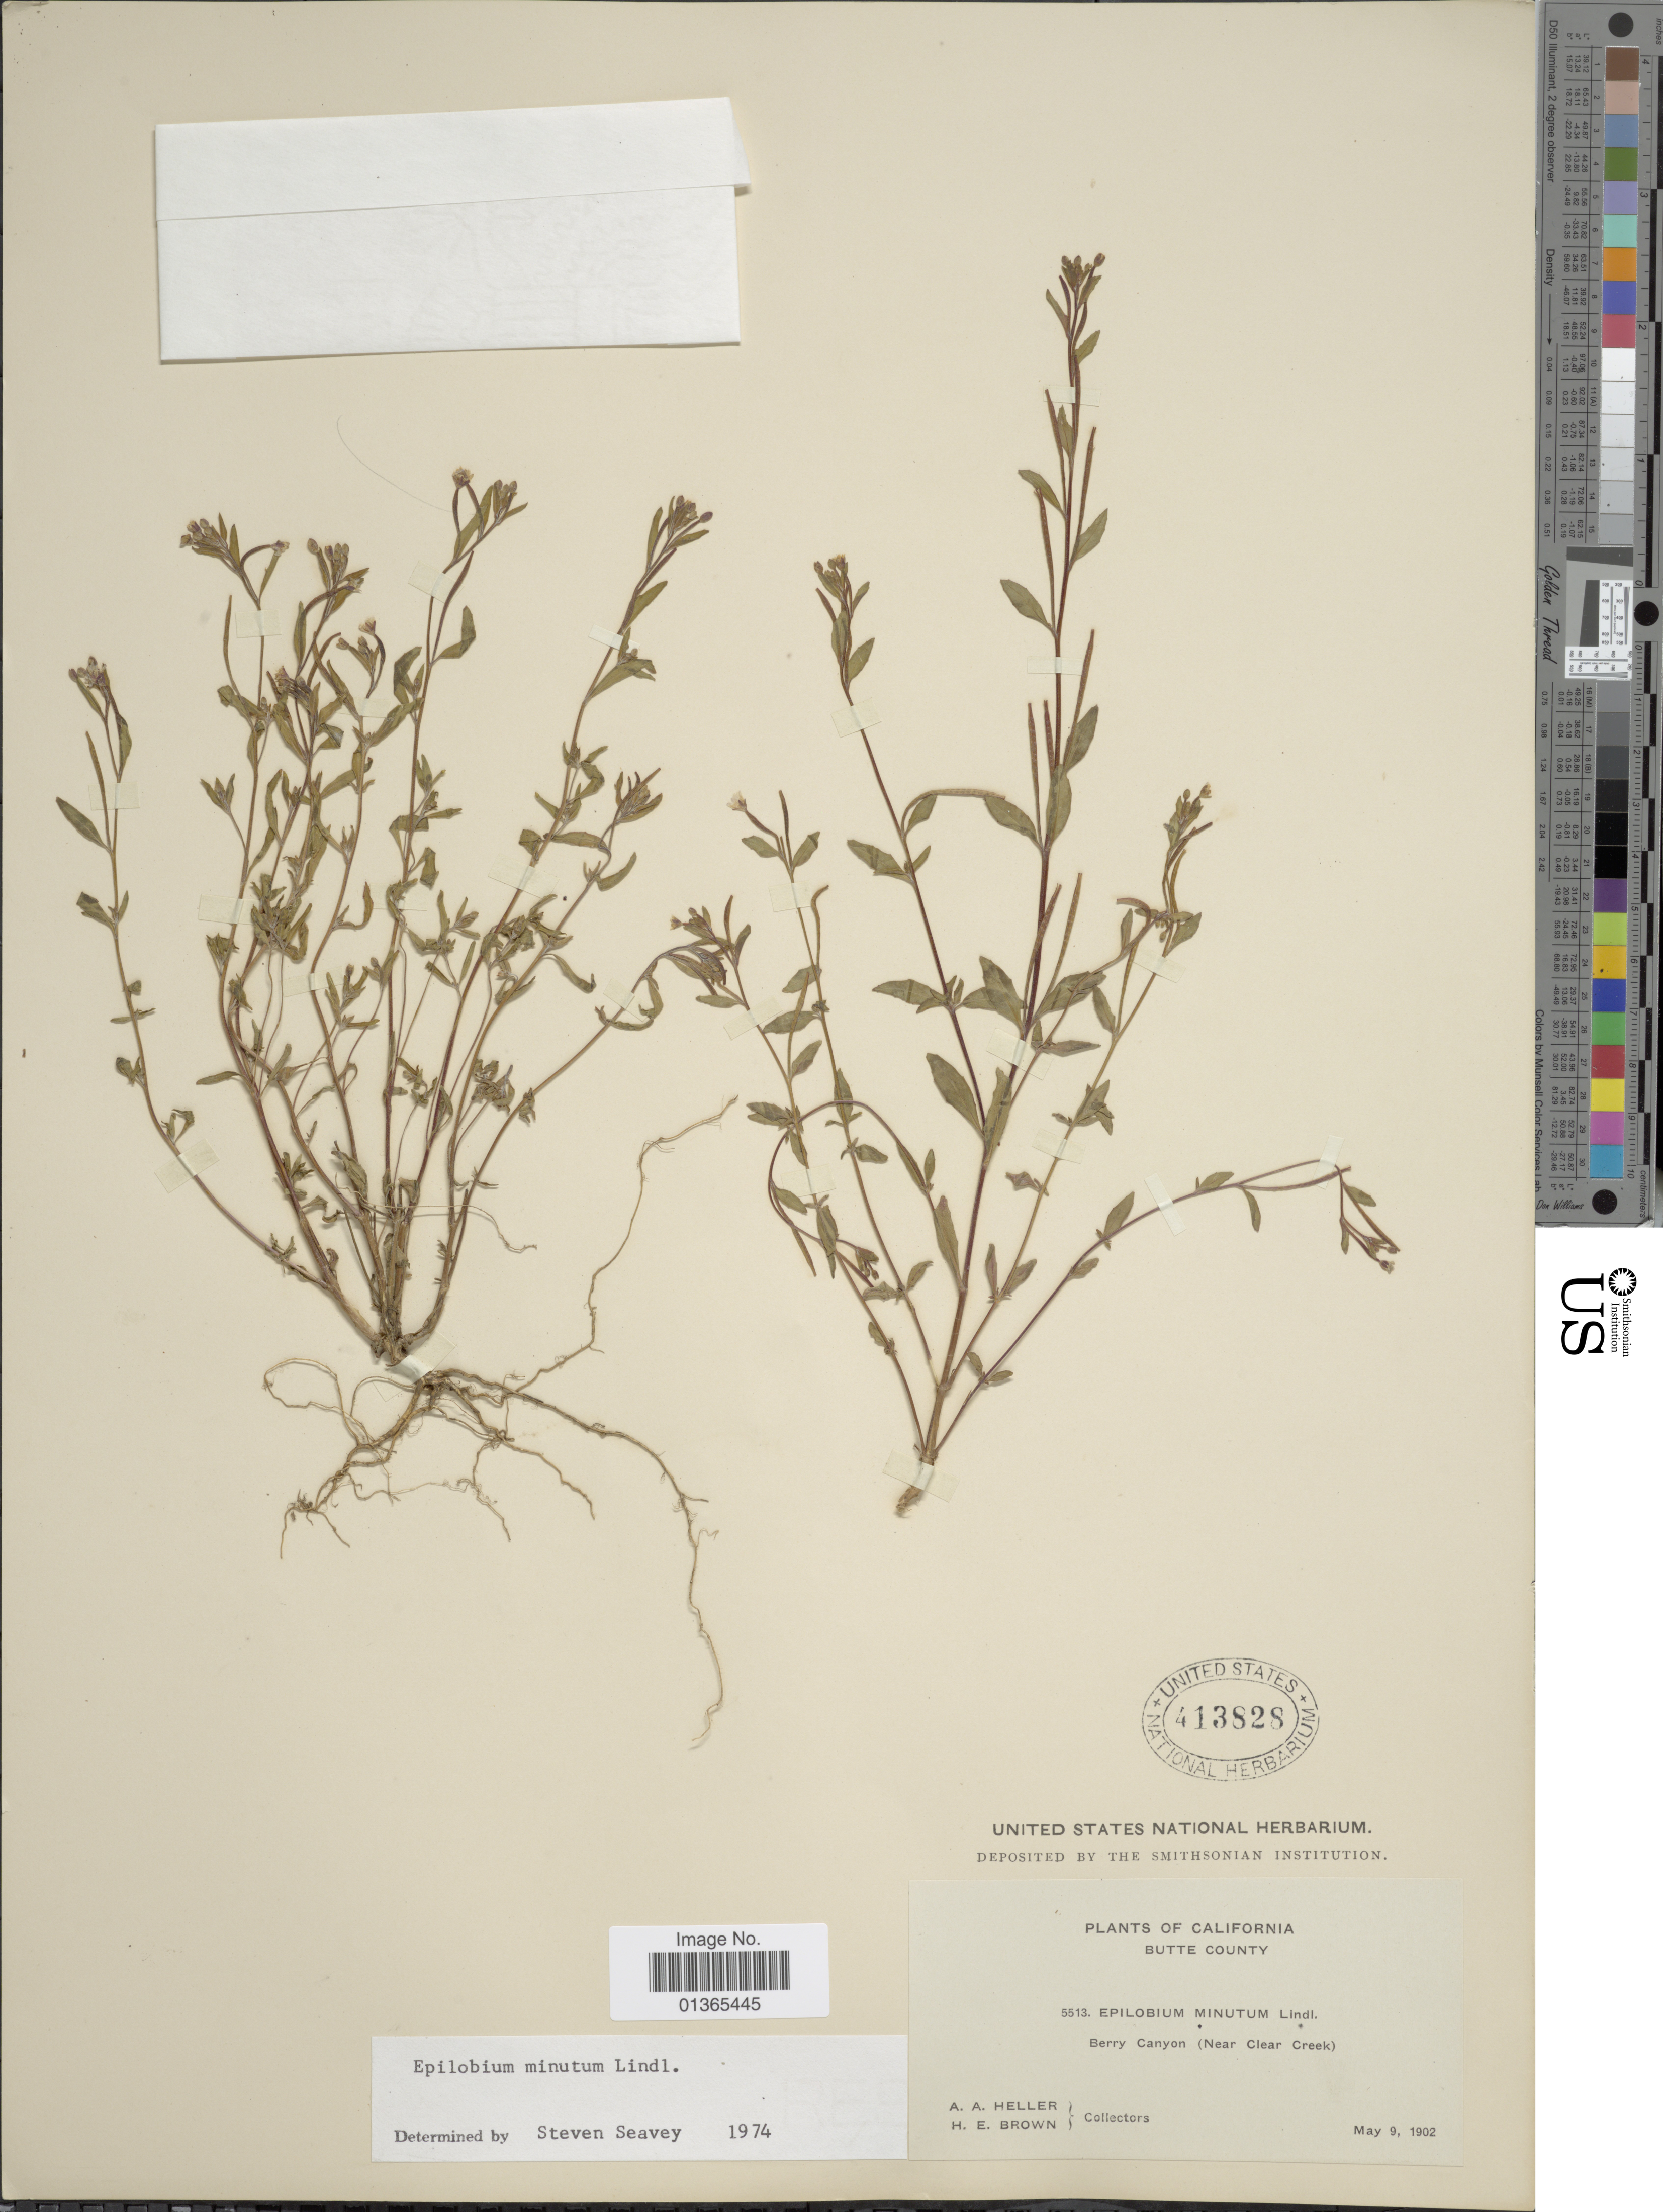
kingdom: Plantae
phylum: Tracheophyta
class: Magnoliopsida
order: Myrtales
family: Onagraceae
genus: Epilobium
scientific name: Epilobium minutum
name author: Lindl. ex Lehm.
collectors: A. A. Heller & H. E. Brown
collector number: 5513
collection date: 1902-05-09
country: United States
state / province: California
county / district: Butte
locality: Butte County. Berry Canyon (Near Clear Creek).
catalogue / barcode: US 413828